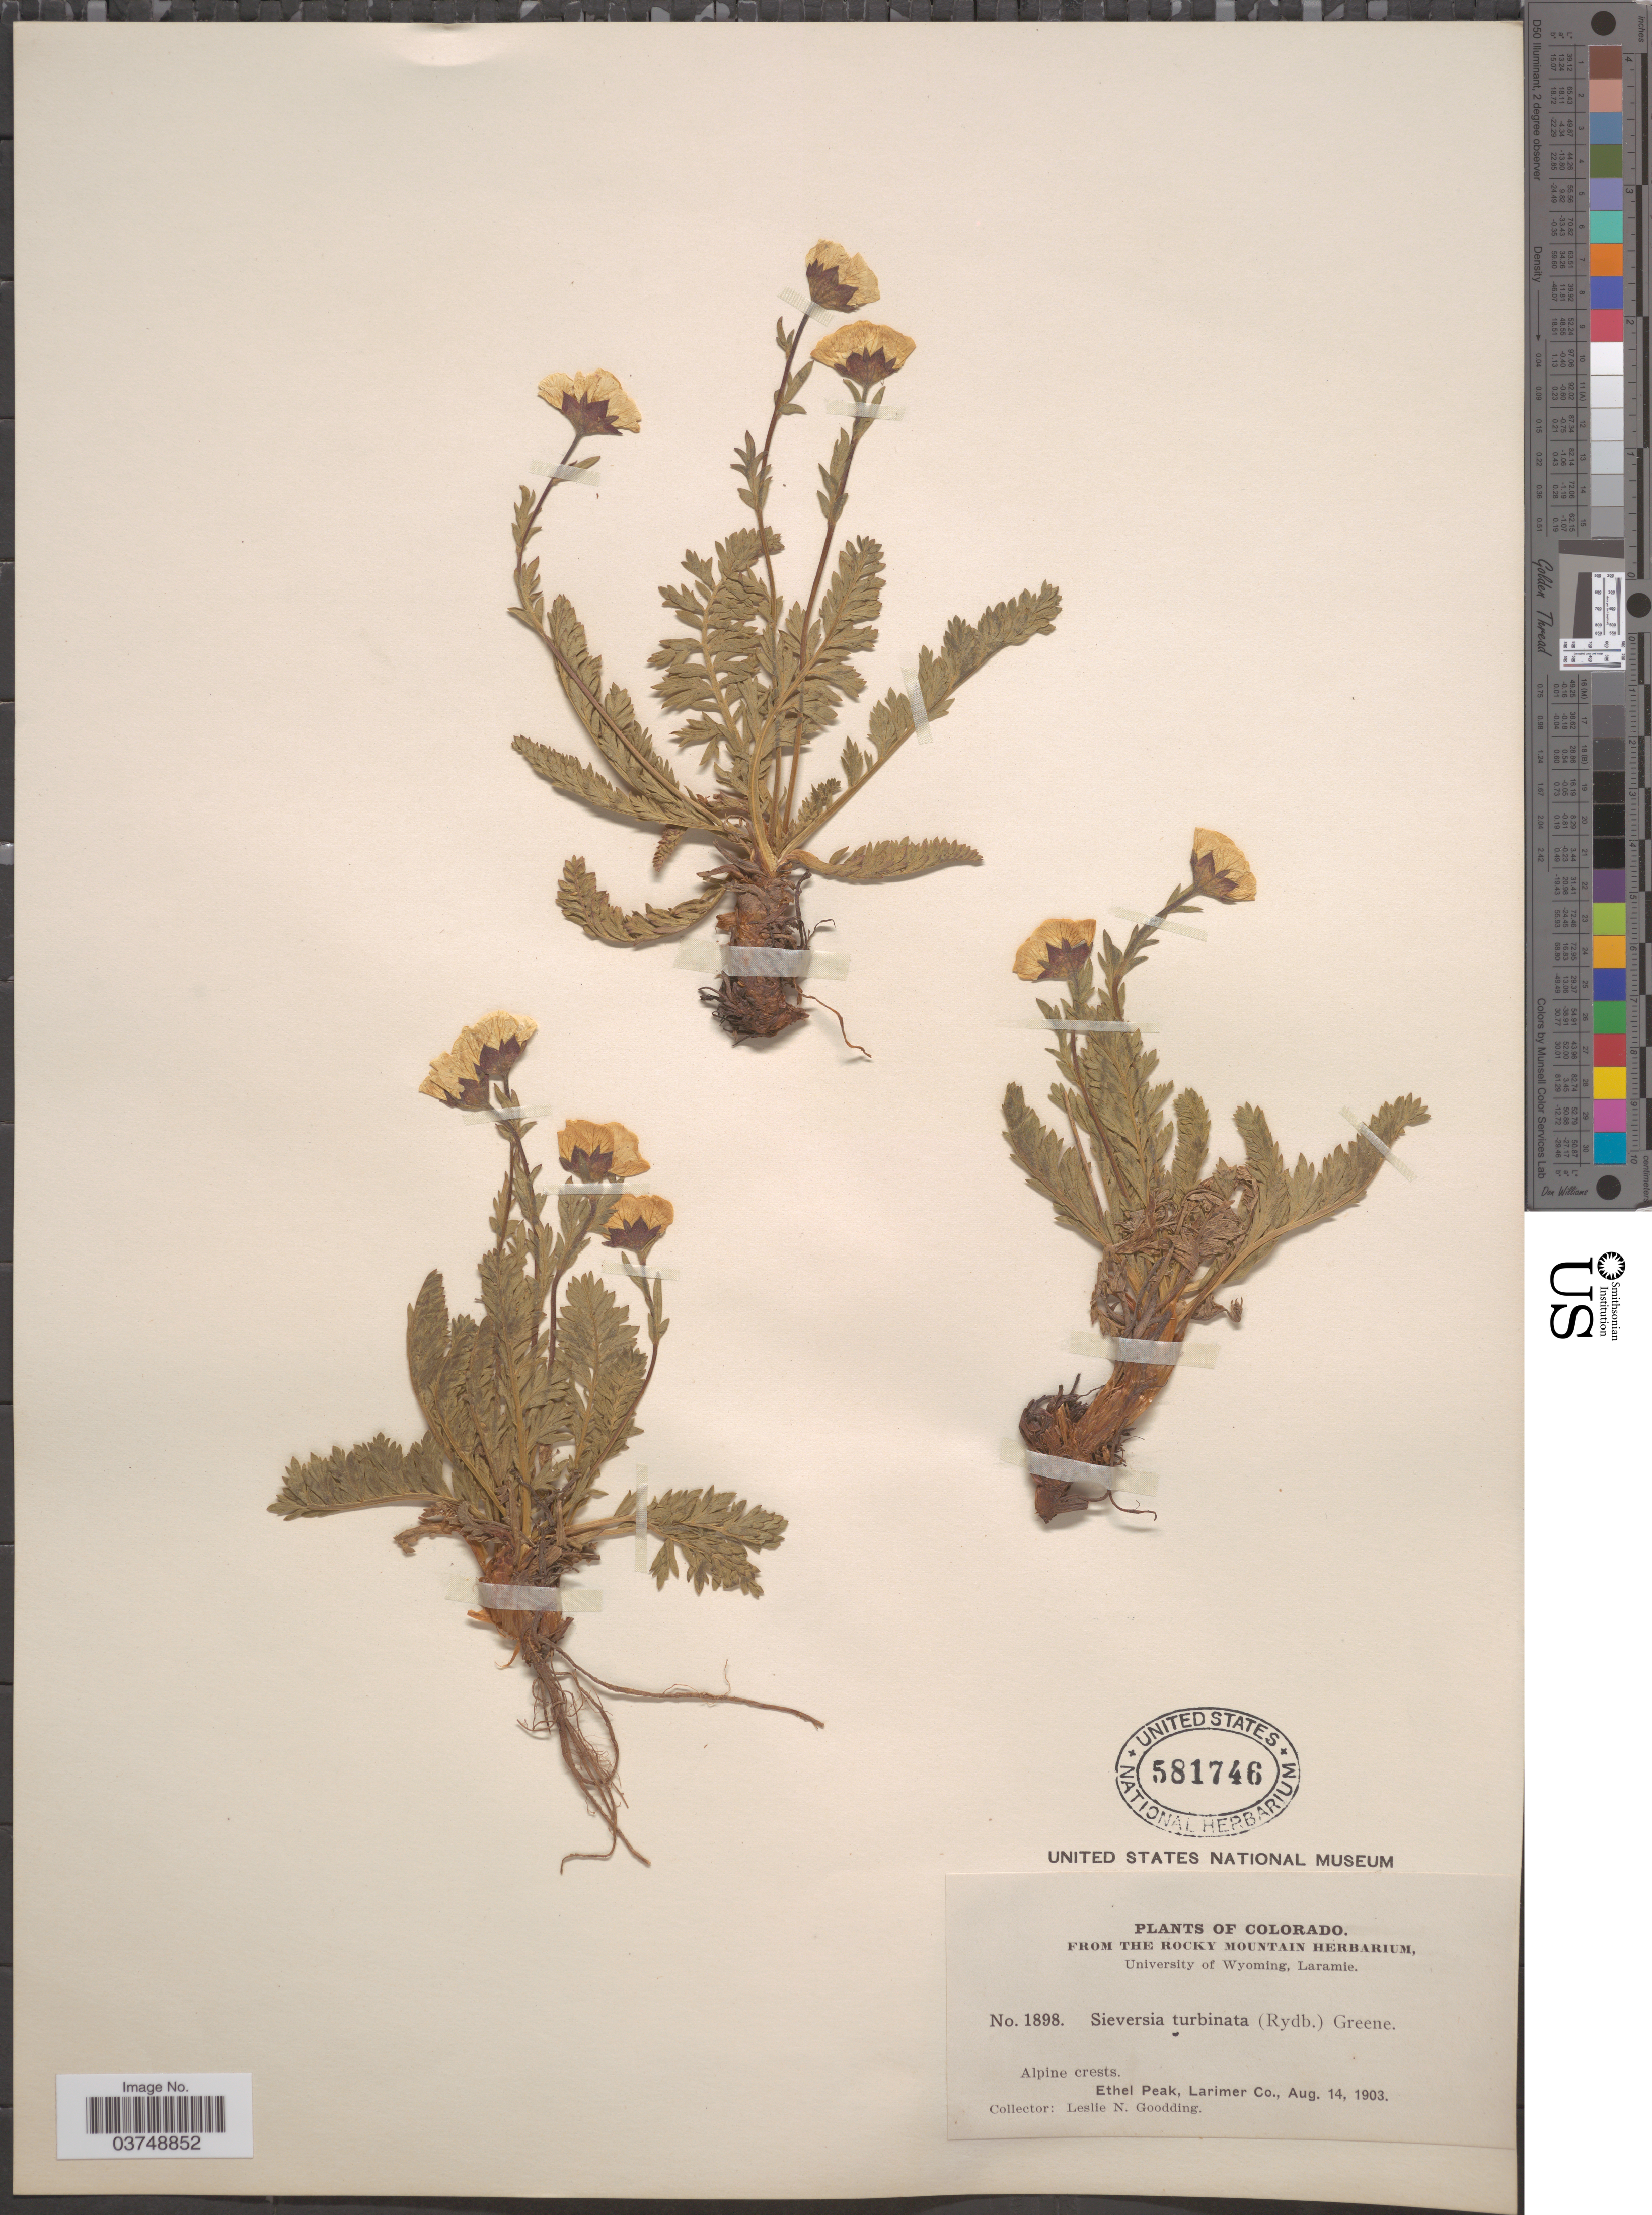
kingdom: Plantae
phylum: Tracheophyta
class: Magnoliopsida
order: Rosales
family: Rosaceae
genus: Geum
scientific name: Geum rossii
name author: (R. Br.) Ser.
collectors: L. N. Goodding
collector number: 1898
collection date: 1903-08-14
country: United States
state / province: Colorado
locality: Ethel Peak, Larimer Co.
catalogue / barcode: US 581746